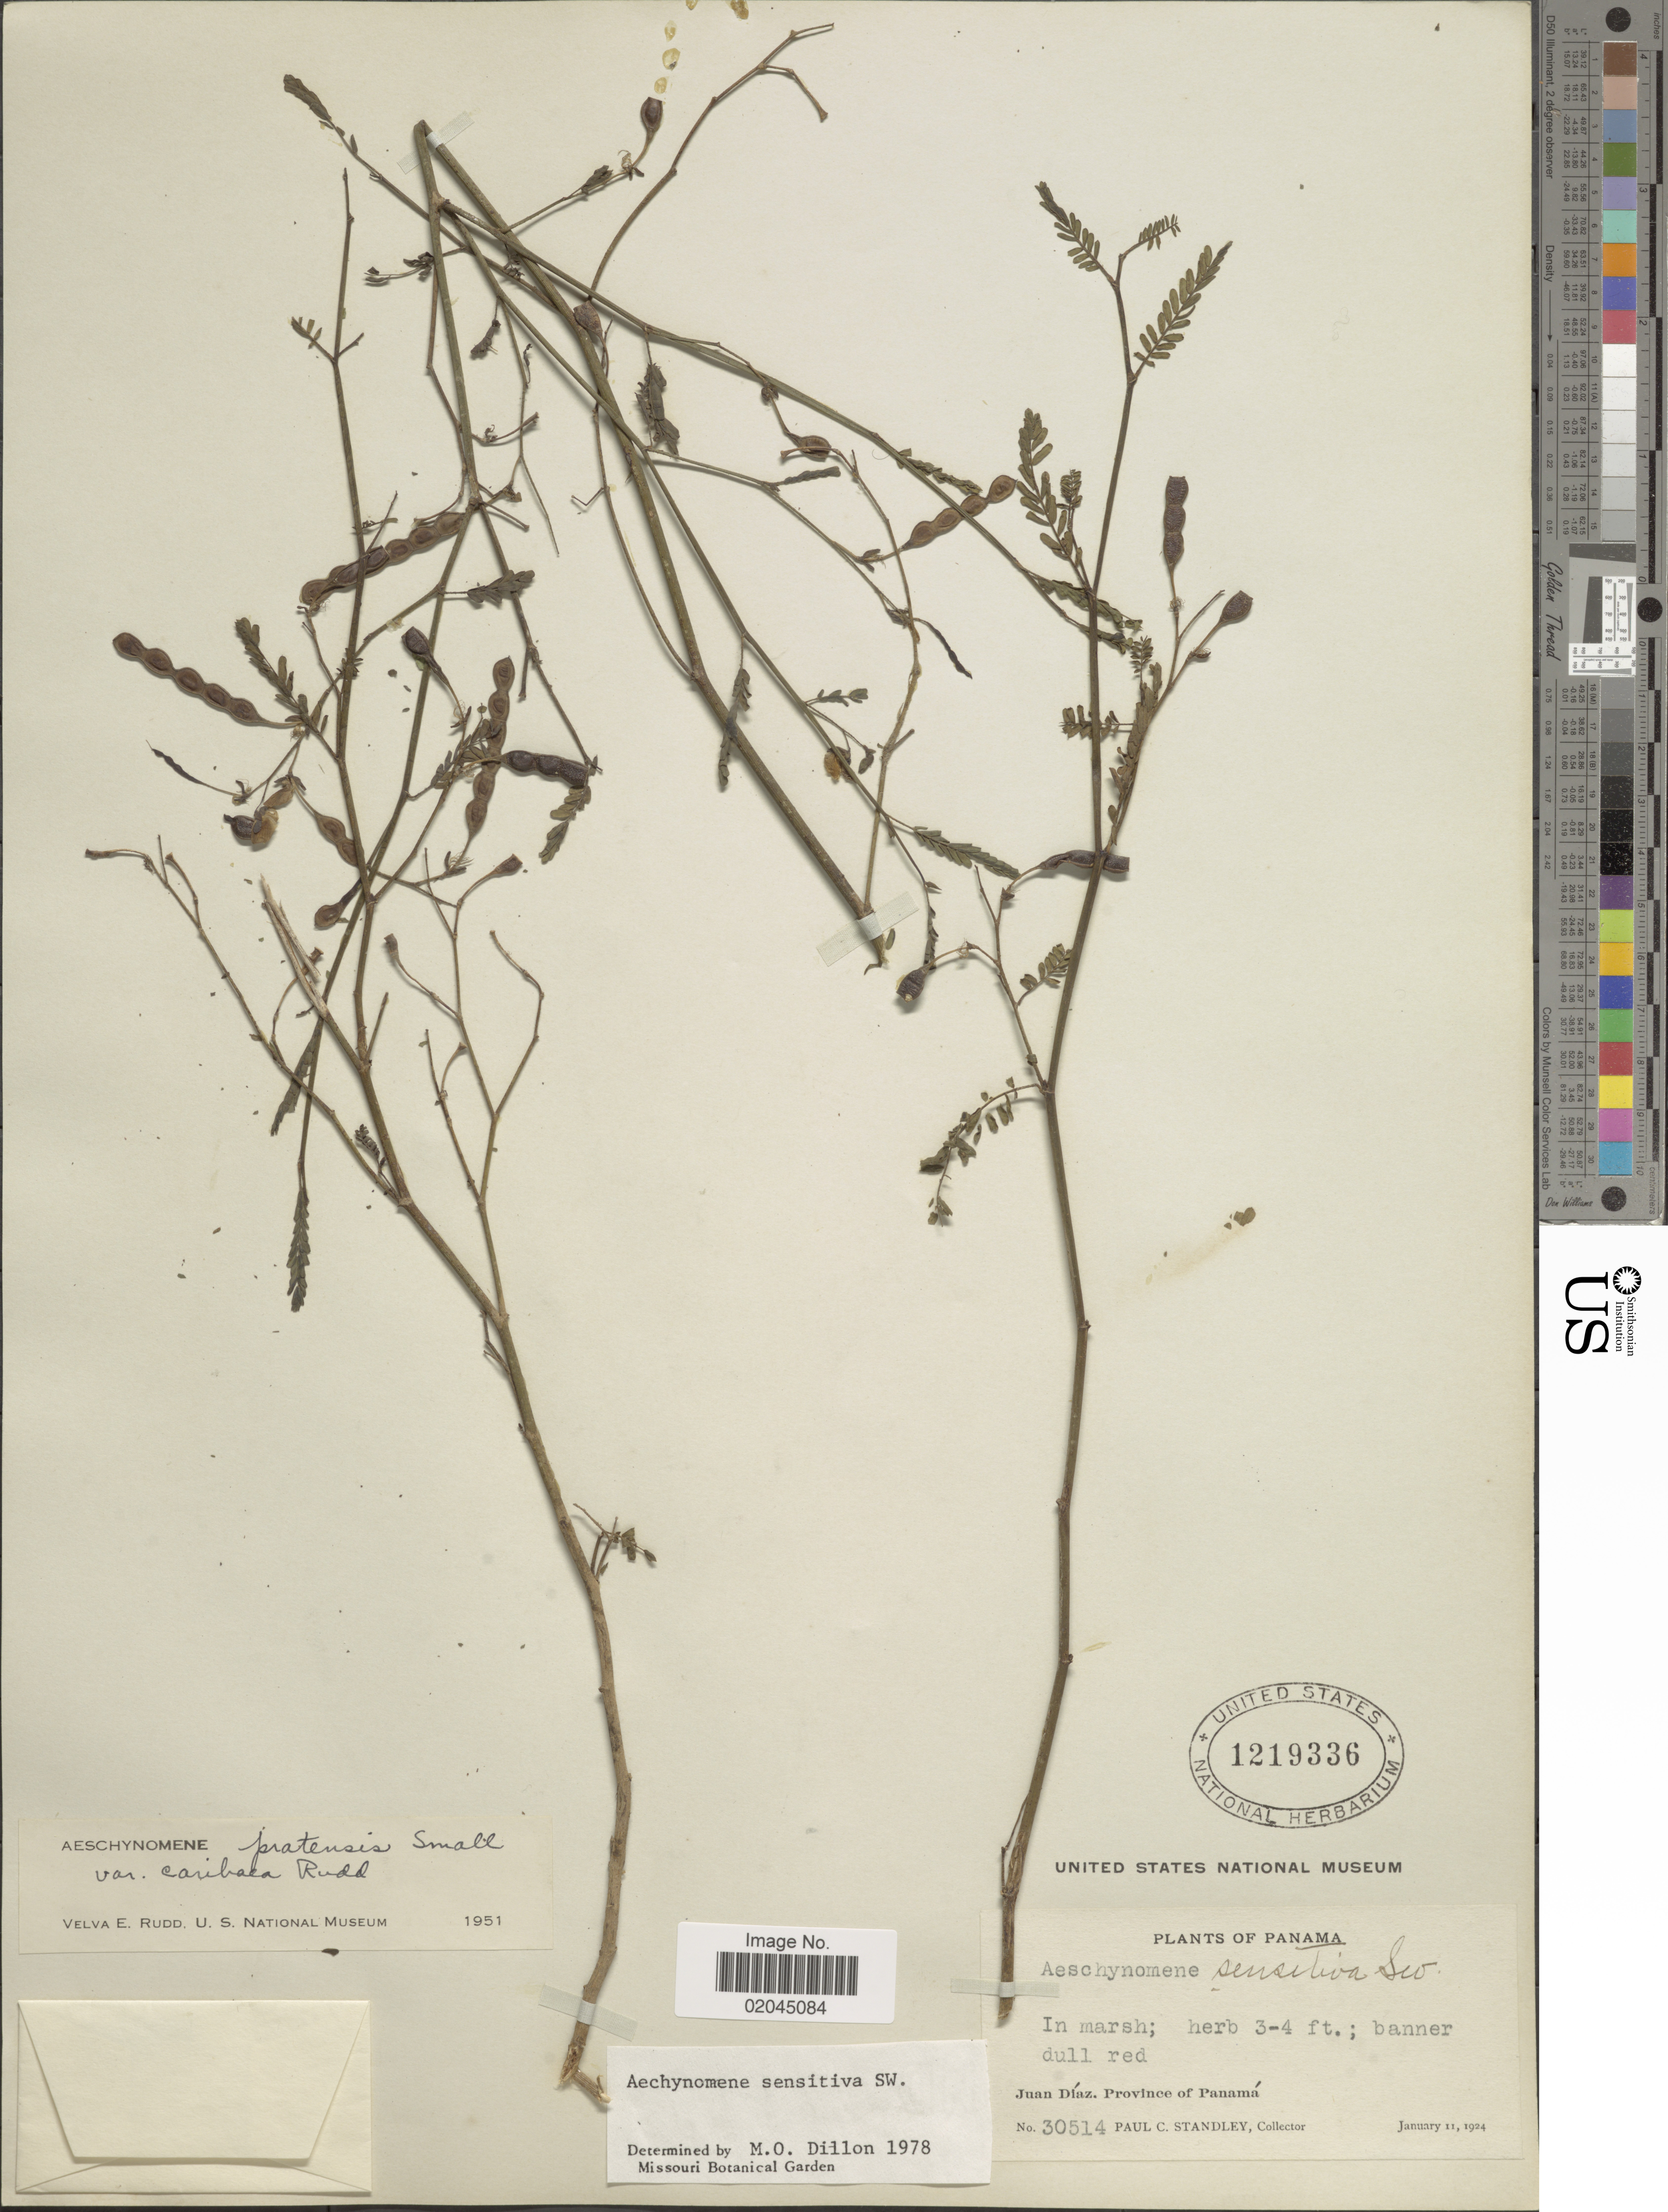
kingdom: Plantae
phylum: Tracheophyta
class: Magnoliopsida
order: Fabales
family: Fabaceae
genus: Aeschynomene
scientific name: Aeschynomene pratensis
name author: Small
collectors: P. C. Standley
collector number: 30514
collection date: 1924-01-11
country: Panama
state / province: Panamá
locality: Juan Diaz, Province of Panama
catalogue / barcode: US 1219336